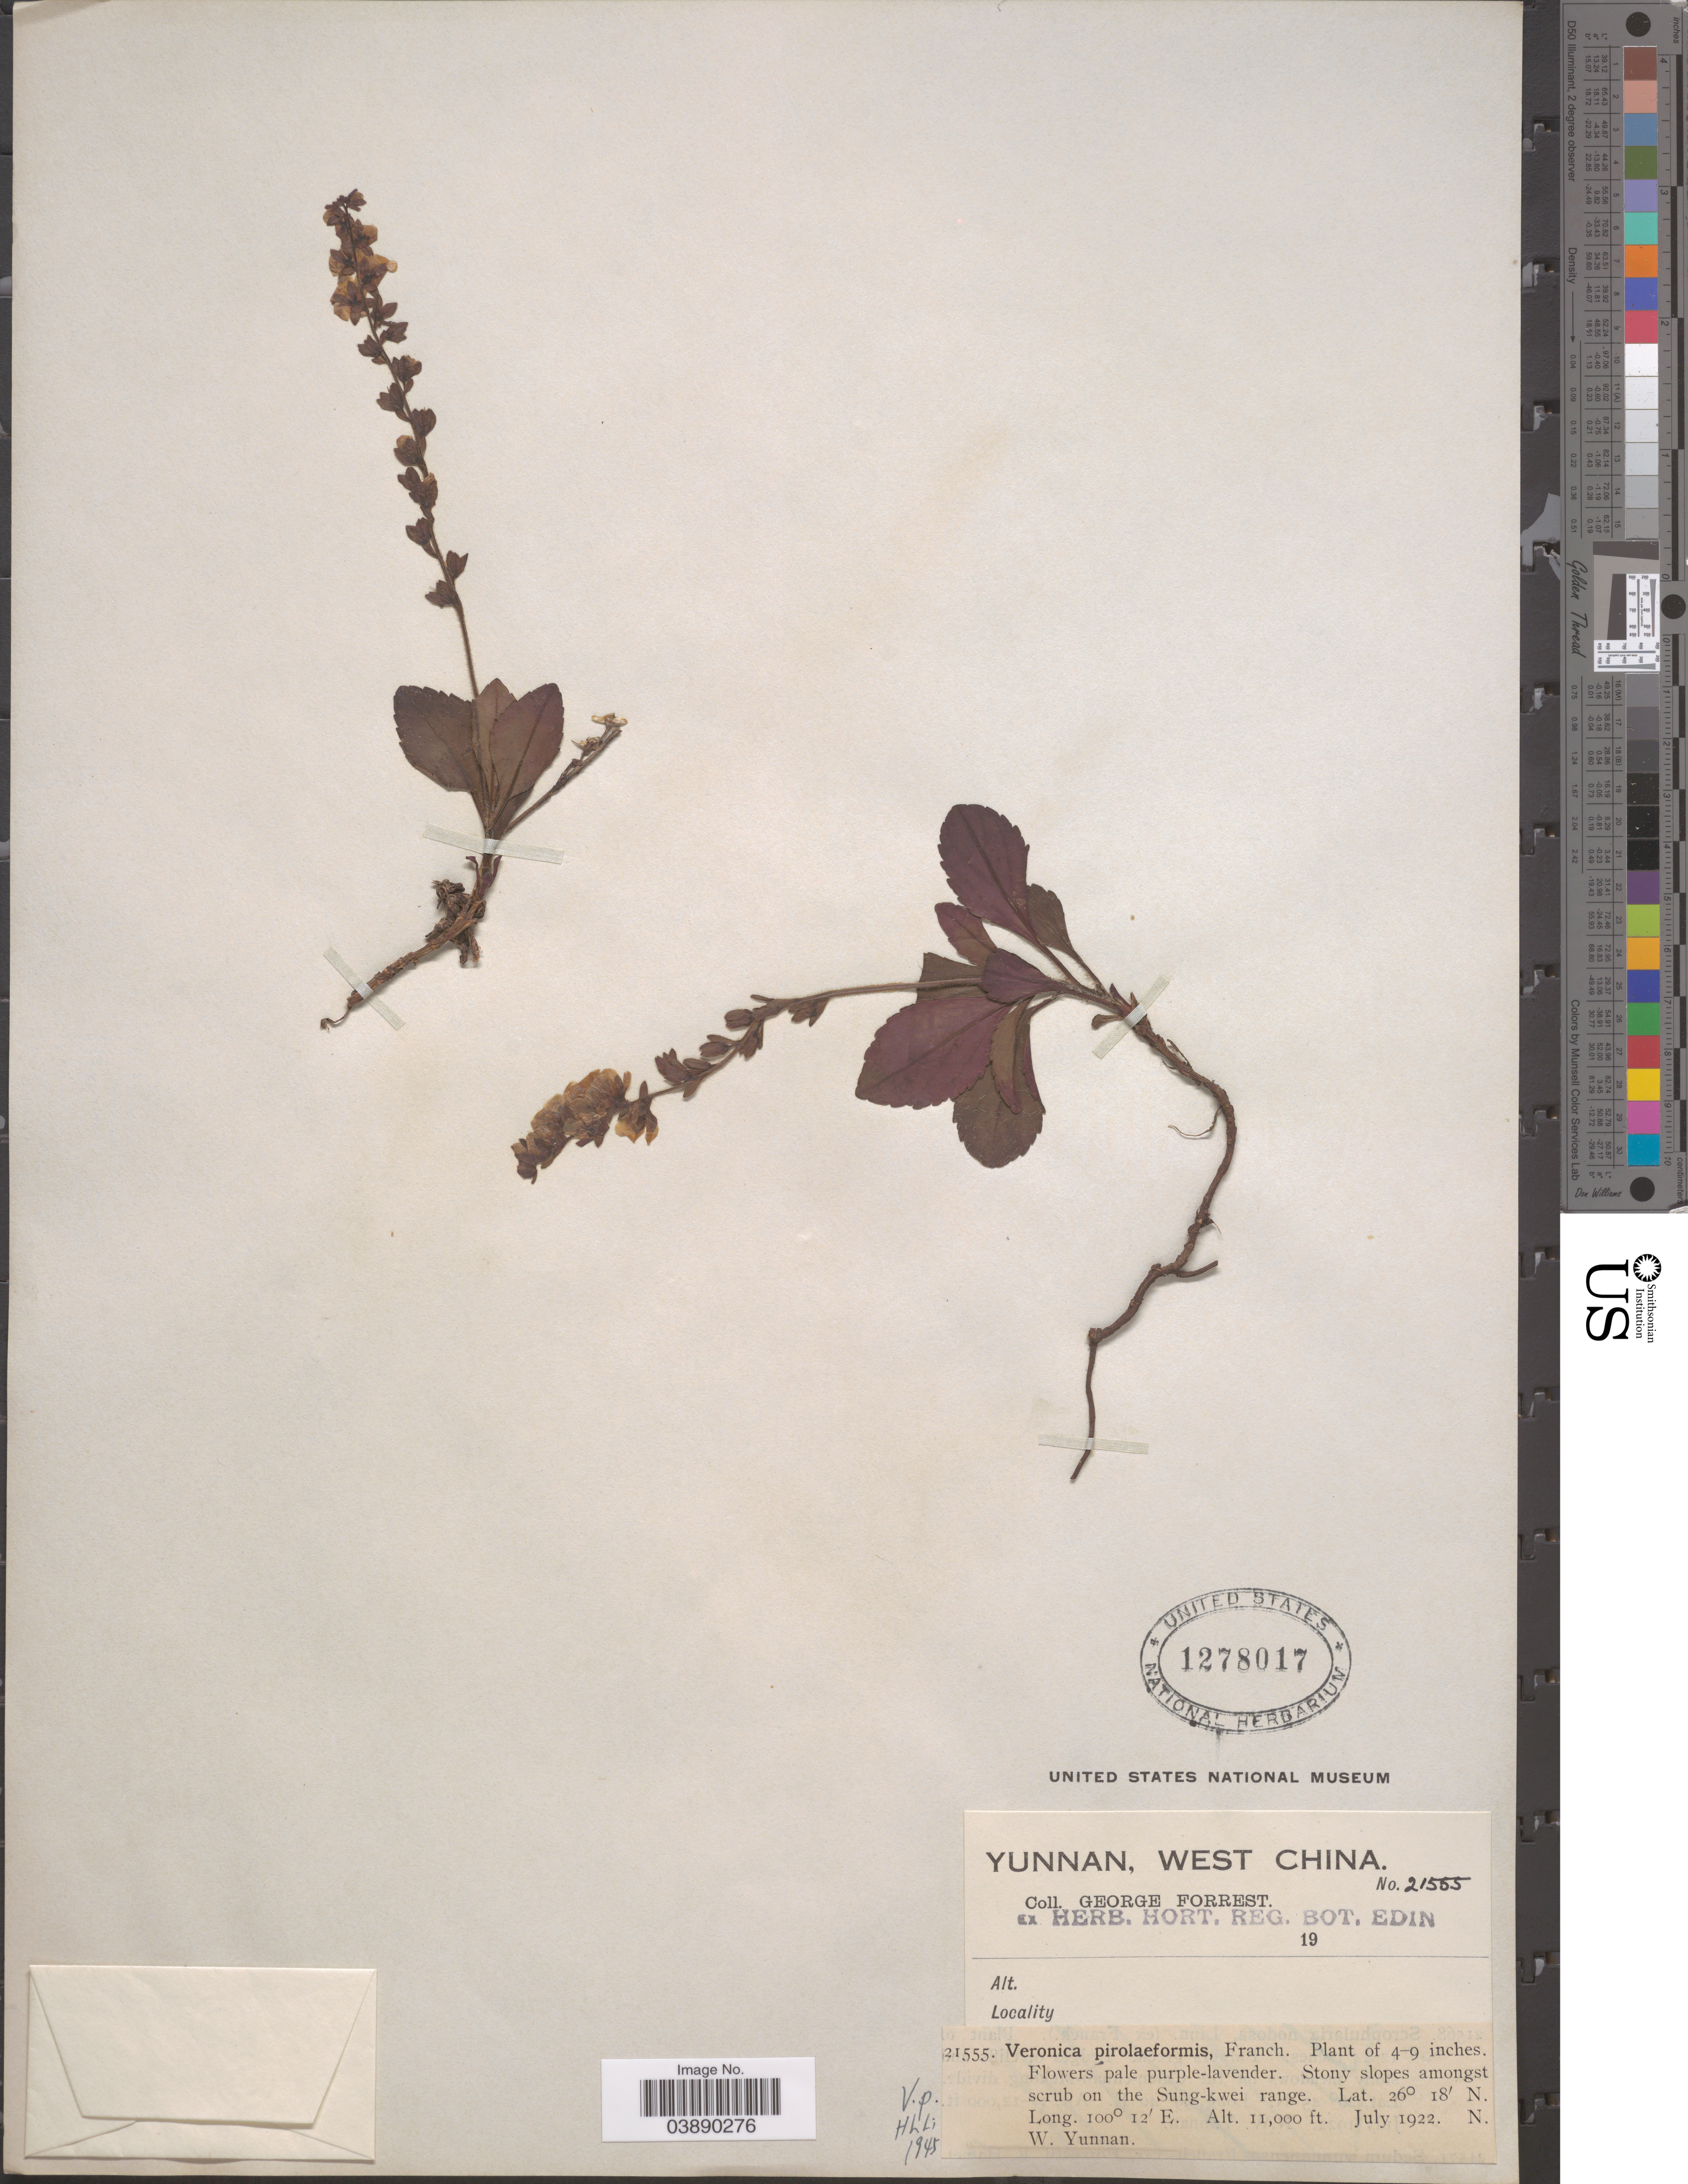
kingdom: Plantae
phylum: Tracheophyta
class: Magnoliopsida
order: Lamiales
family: Plantaginaceae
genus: Veronica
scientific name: Veronica piroliformis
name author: Franch.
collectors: G. Forrest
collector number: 21555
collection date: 1922-07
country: China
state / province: Yunnan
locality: West China. On the Sung-kwei range. N.W. Yunnan.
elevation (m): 3353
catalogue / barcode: US 1278017